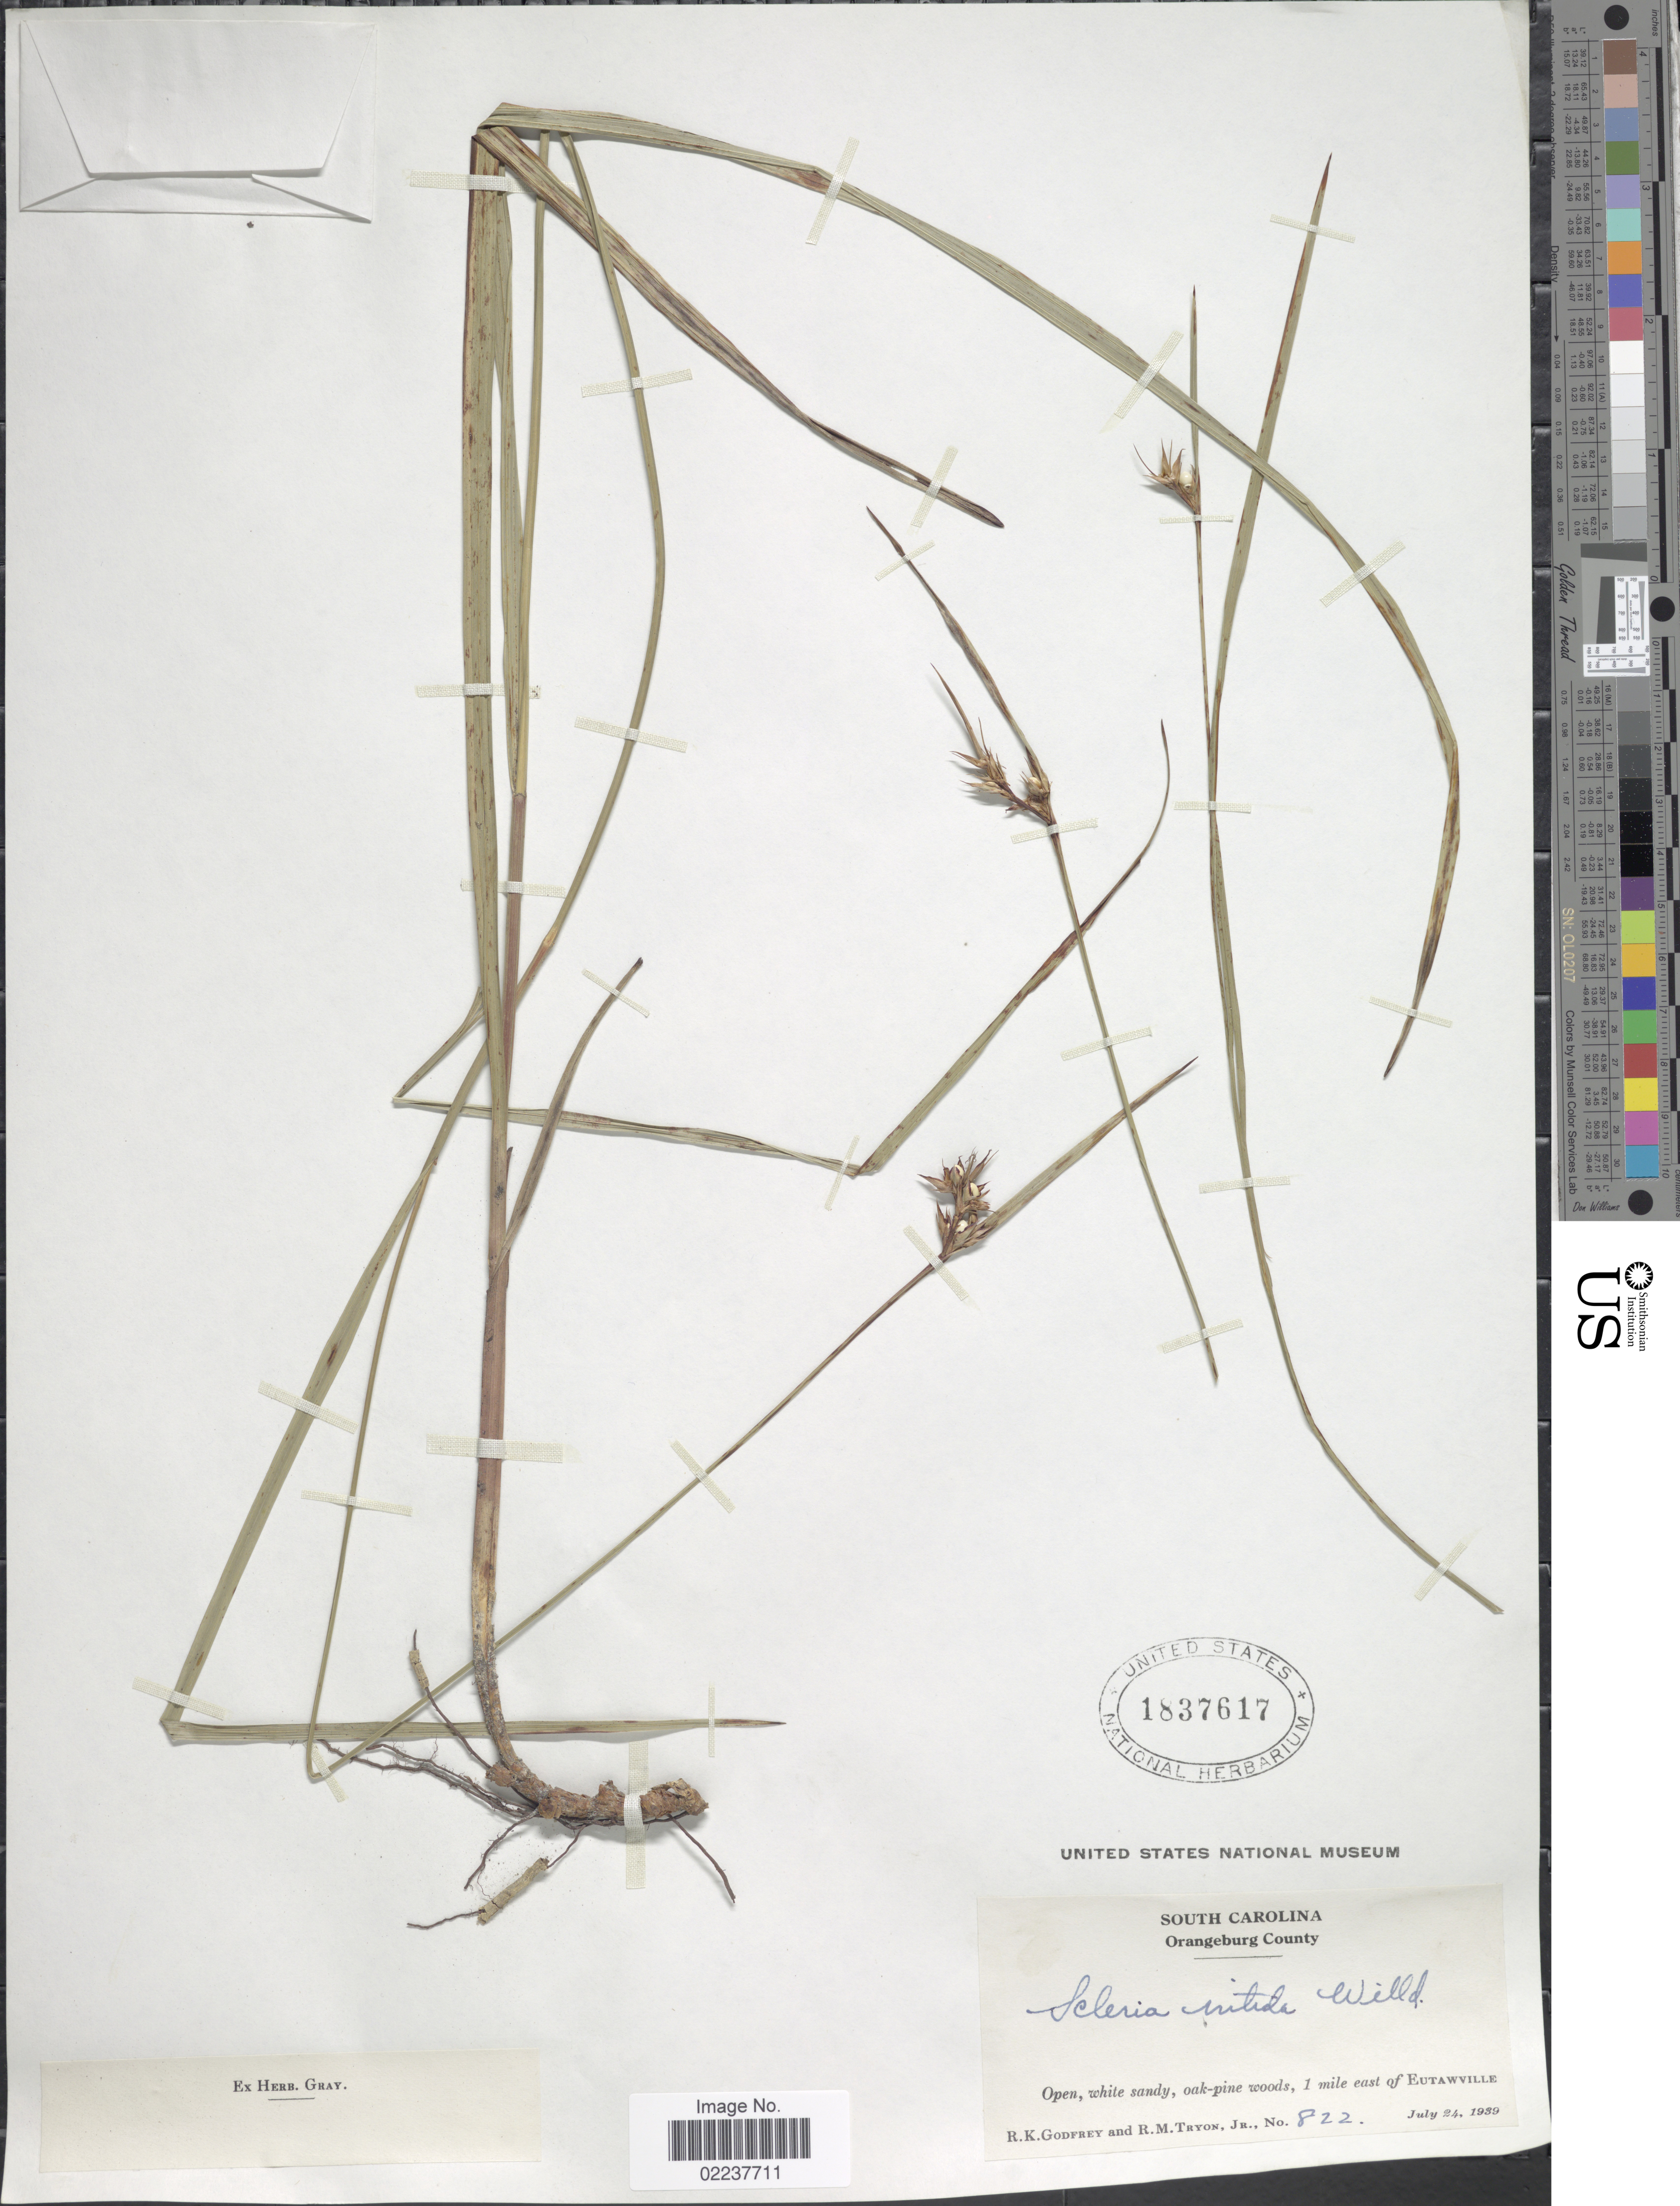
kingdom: Plantae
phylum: Tracheophyta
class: Liliopsida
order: Poales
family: Cyperaceae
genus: Scleria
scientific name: Scleria triglomerata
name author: Michx.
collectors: R. K. Godfrey & R. M. Tryon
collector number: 822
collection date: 1939-07-24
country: United States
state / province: South Carolina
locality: Orangeburg County, 1 mile east of Eutawville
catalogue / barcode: US 1837617